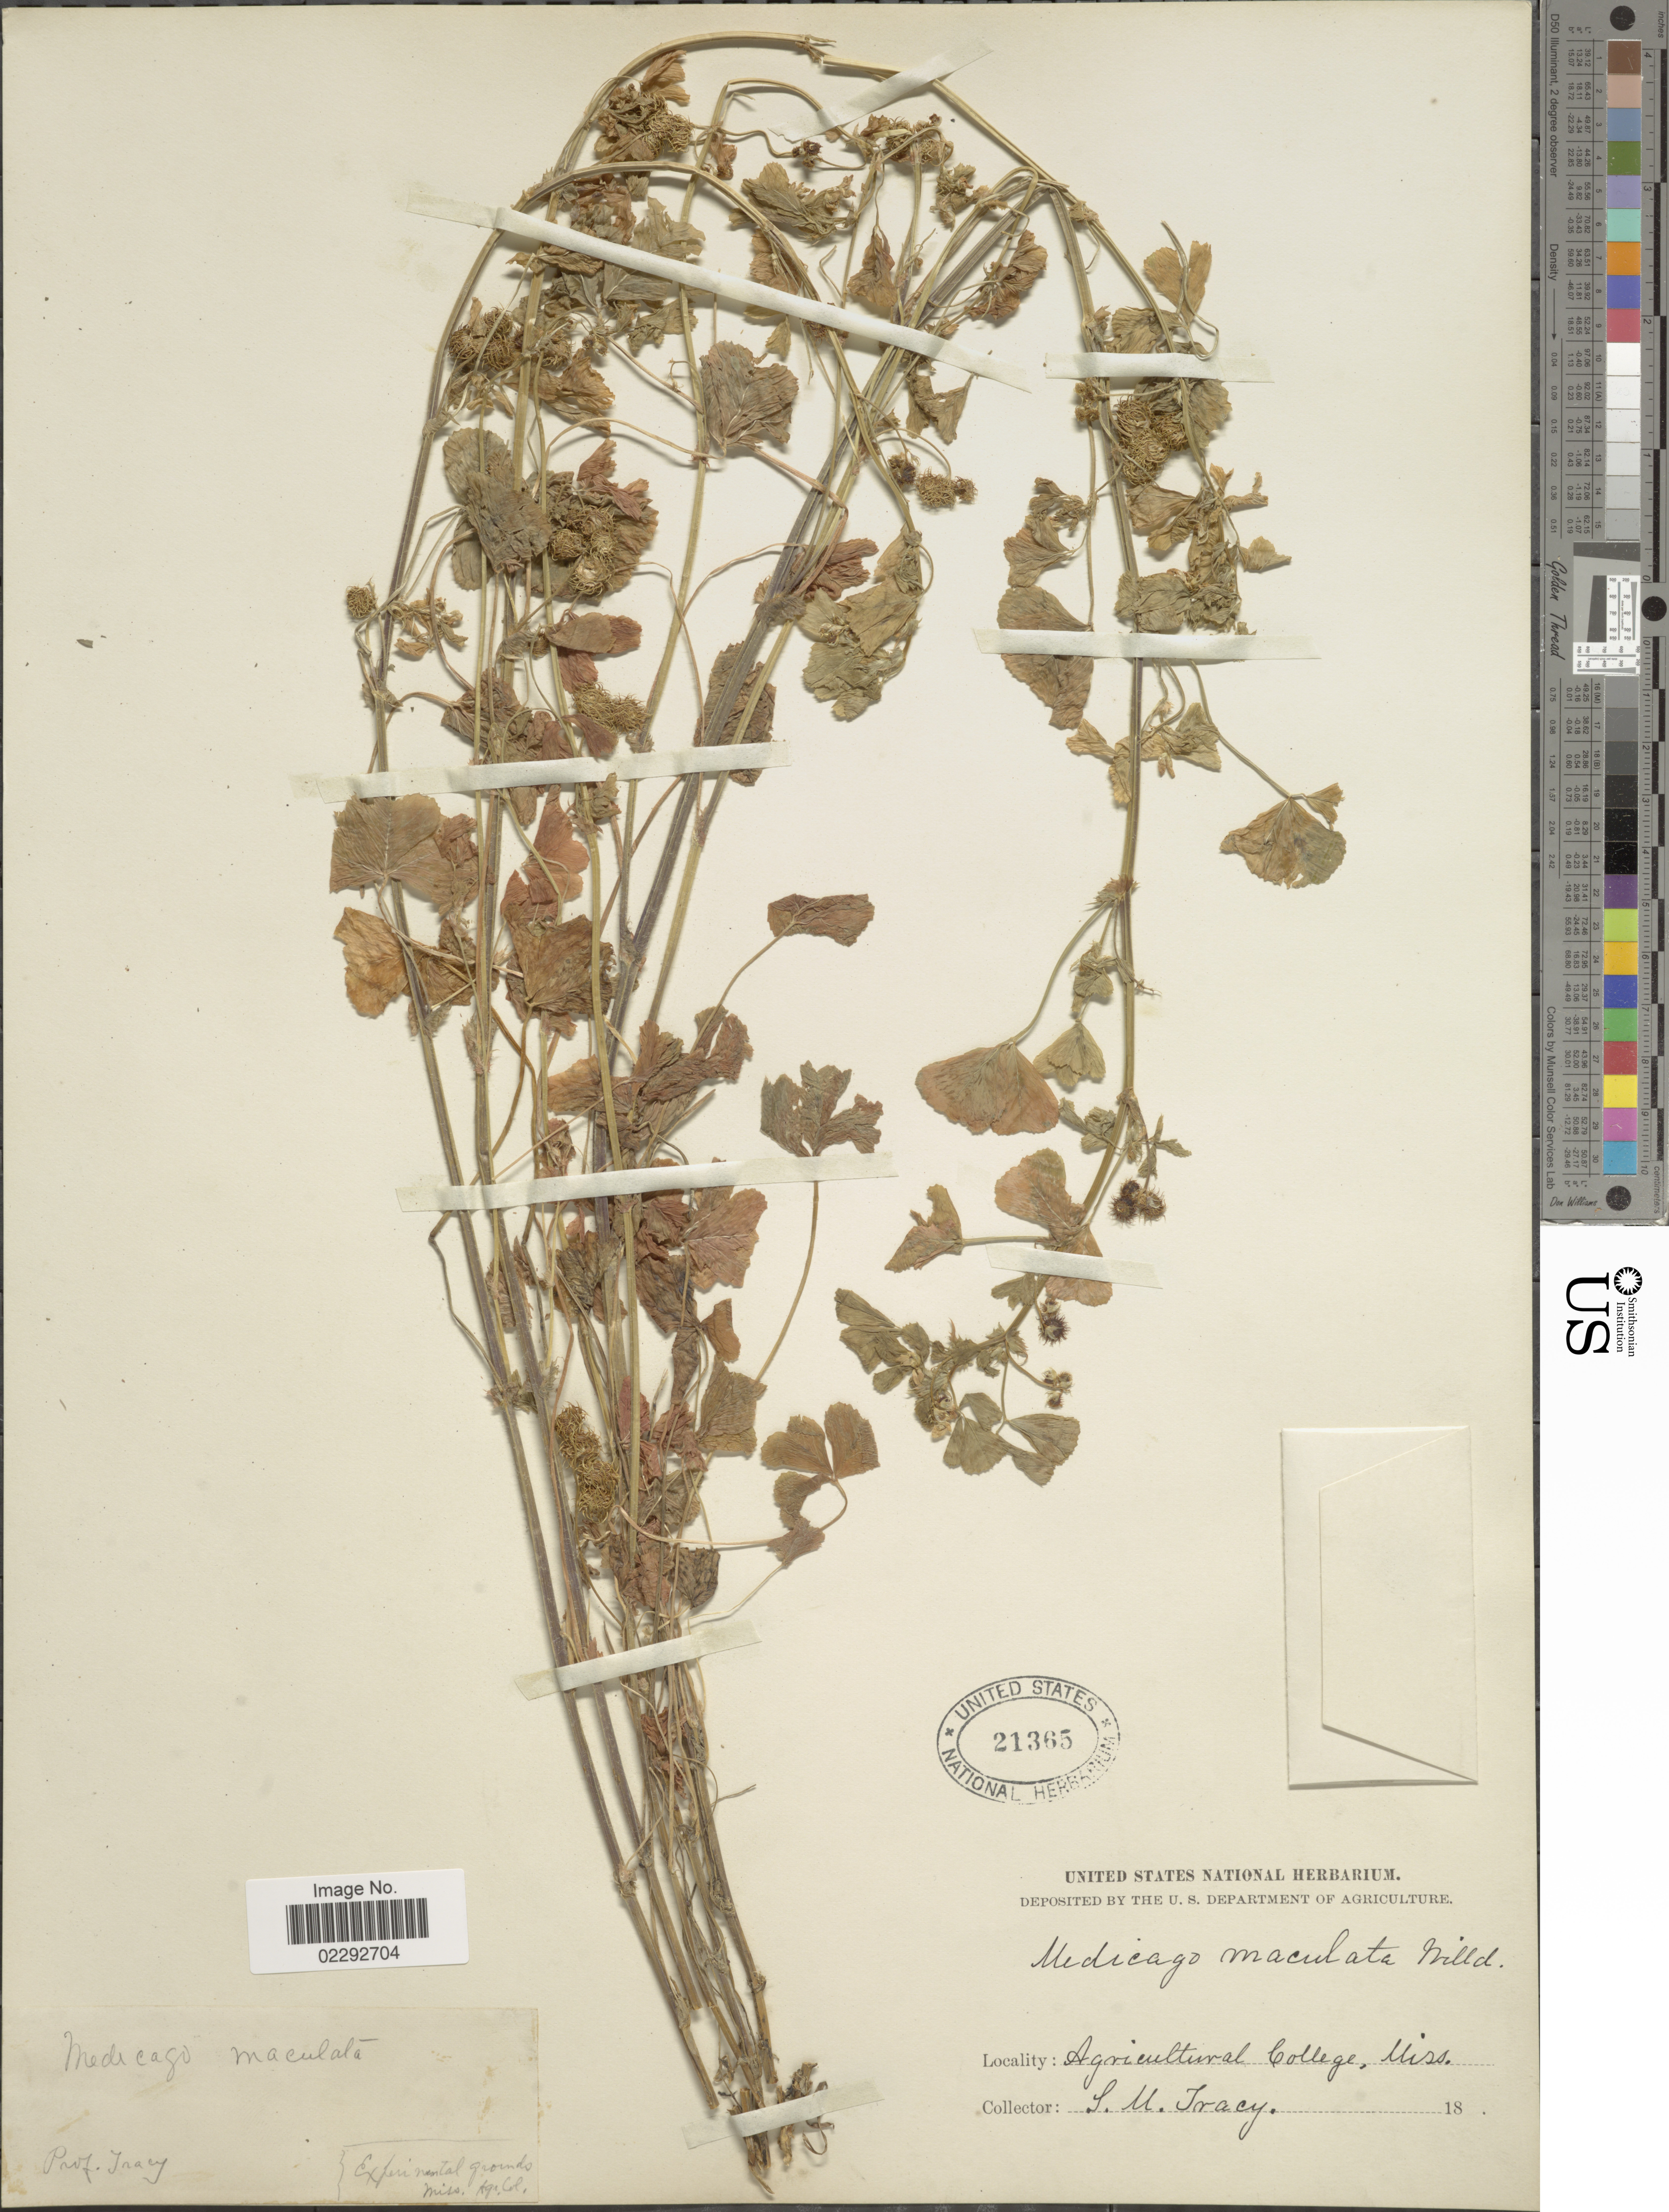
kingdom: Plantae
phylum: Tracheophyta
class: Magnoliopsida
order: Fabales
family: Fabaceae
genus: Medicago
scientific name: Medicago arabica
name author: (L.) Huds.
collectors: S. M. Tracy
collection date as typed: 18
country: United States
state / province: Mississippi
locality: Agricultural College. Experimental grounds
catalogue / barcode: US 21365